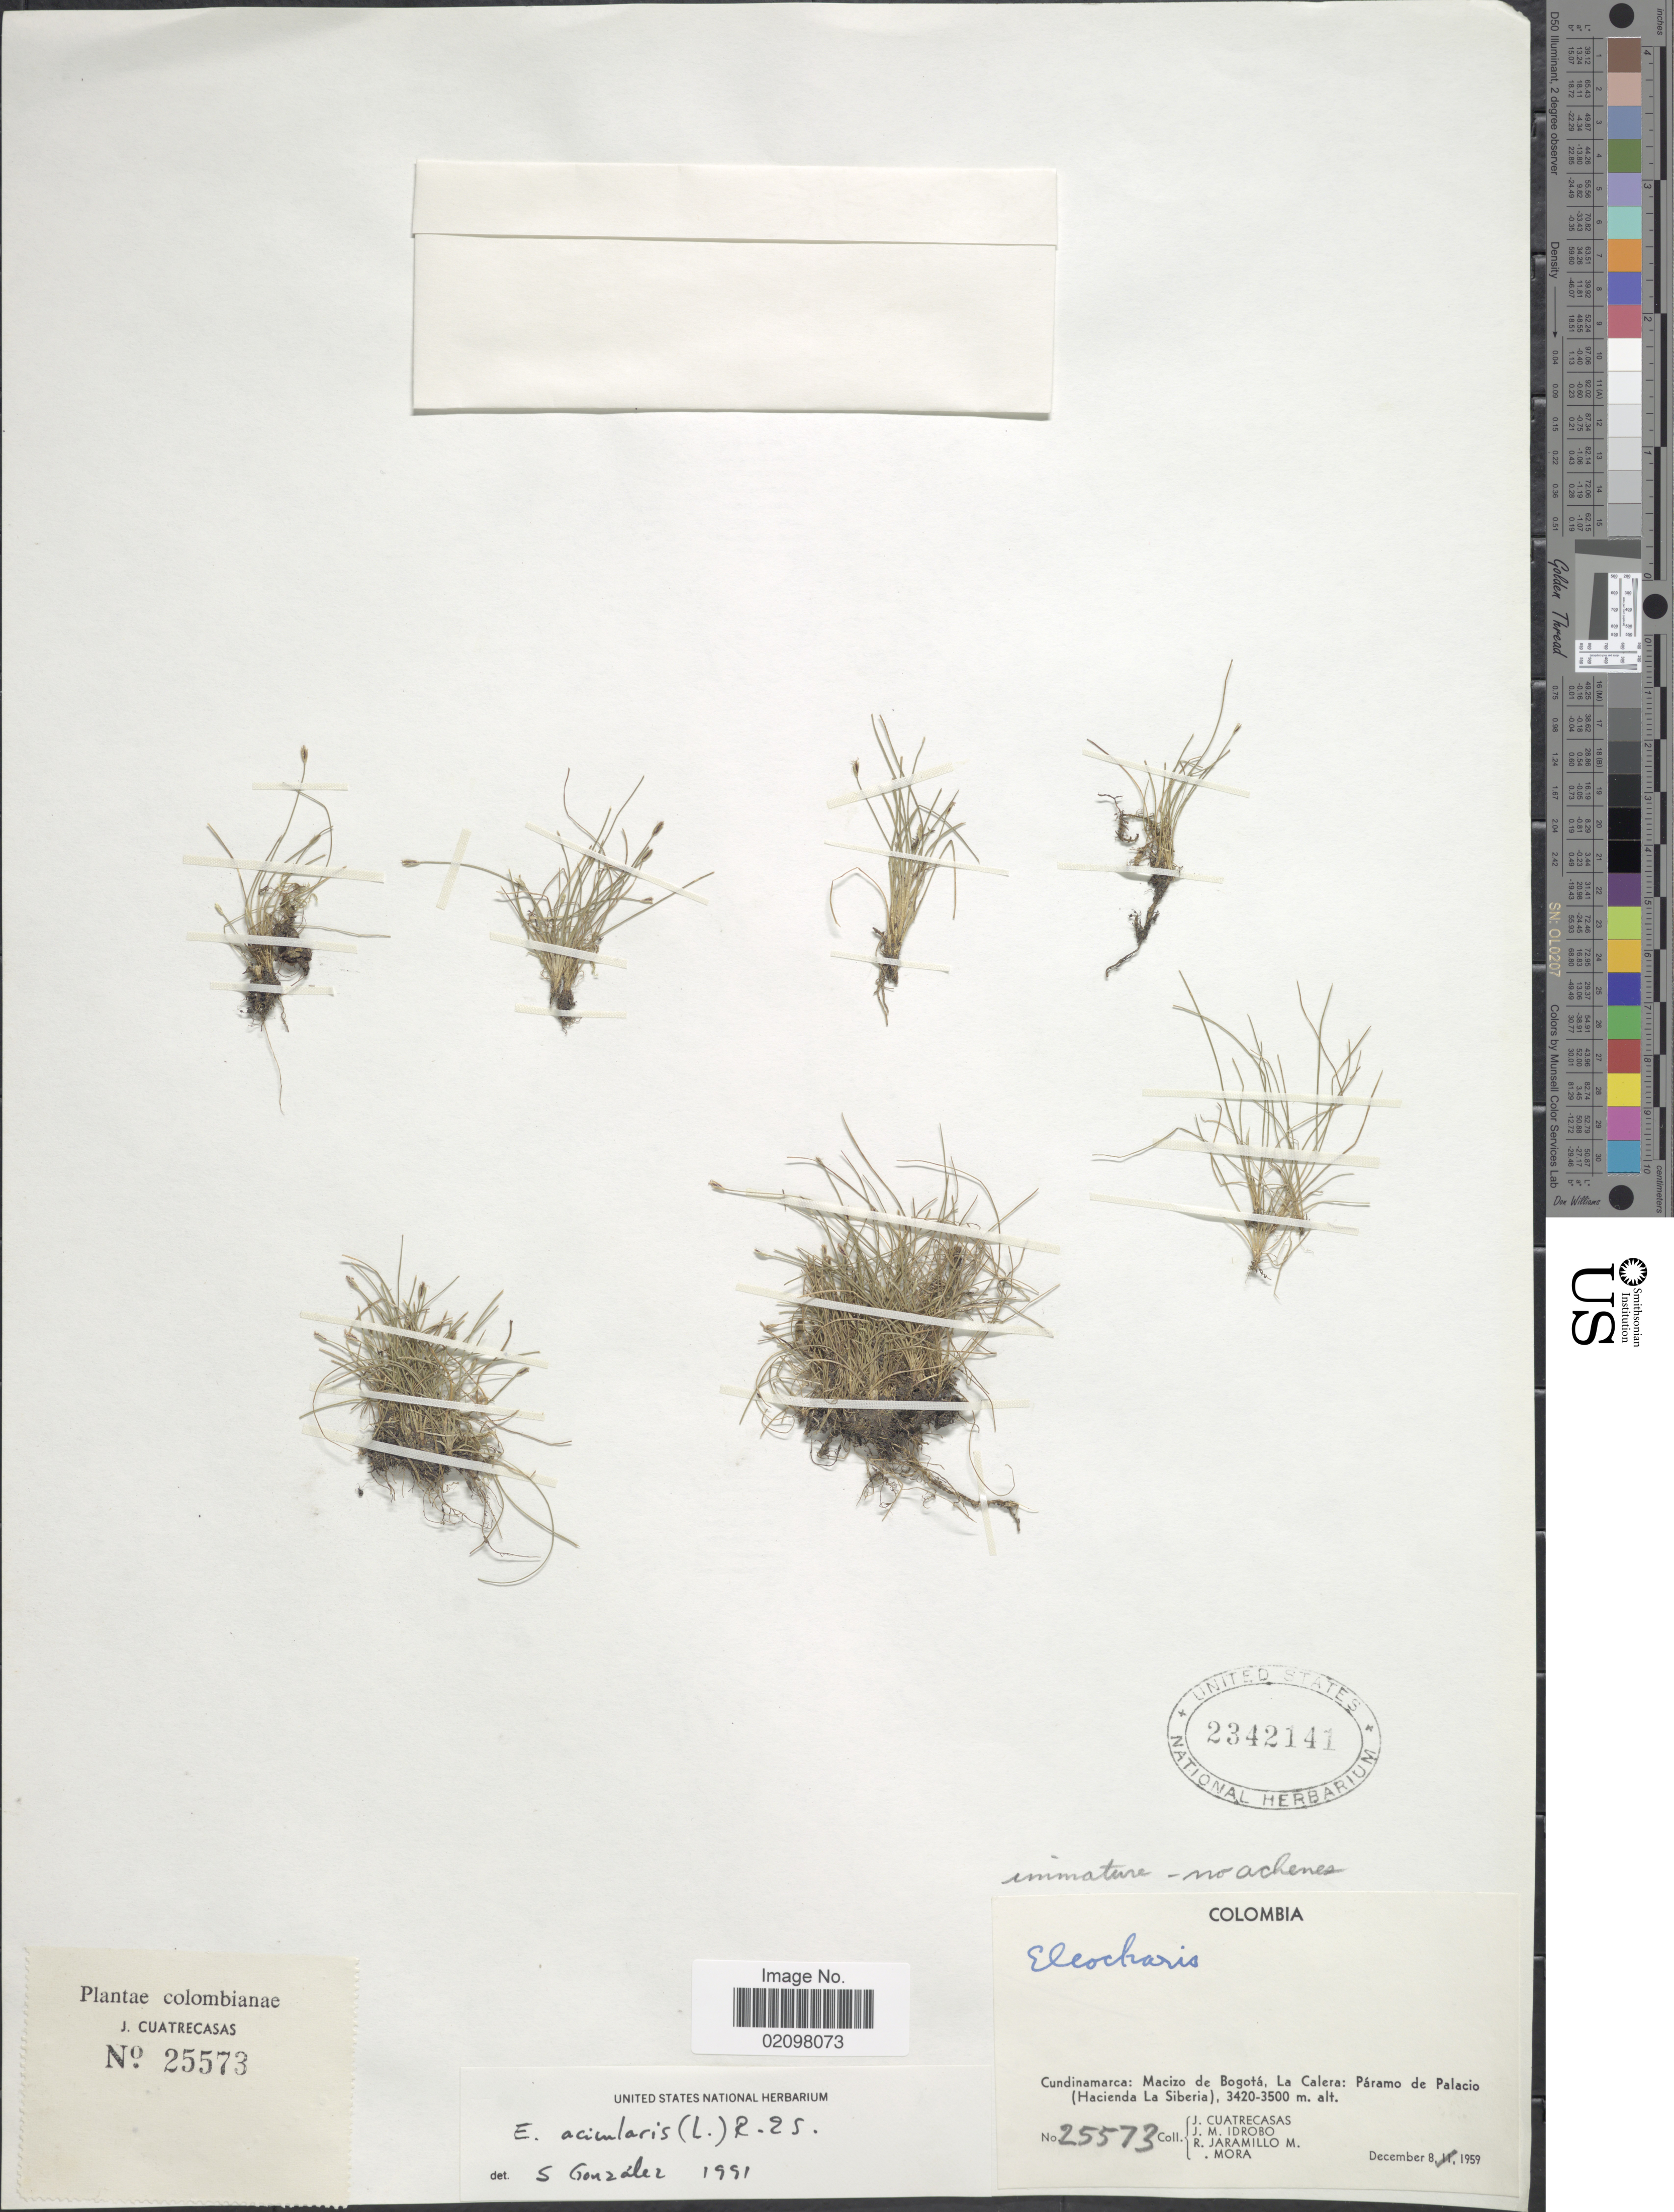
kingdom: Plantae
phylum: Tracheophyta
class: Liliopsida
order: Poales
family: Cyperaceae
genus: Eleocharis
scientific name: Eleocharis acicularis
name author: (L.) Roem. & Schult.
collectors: J. Cuatrecasas, J. M. Idrobo, R. Jaramillo M. & Mora, --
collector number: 25573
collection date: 1959-12-08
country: Colombia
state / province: Cundinamarca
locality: Macizo de Bogotá, La Calera: Páramo de Palacio (Hacienda La Siberia)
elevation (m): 3420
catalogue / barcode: US 2342141